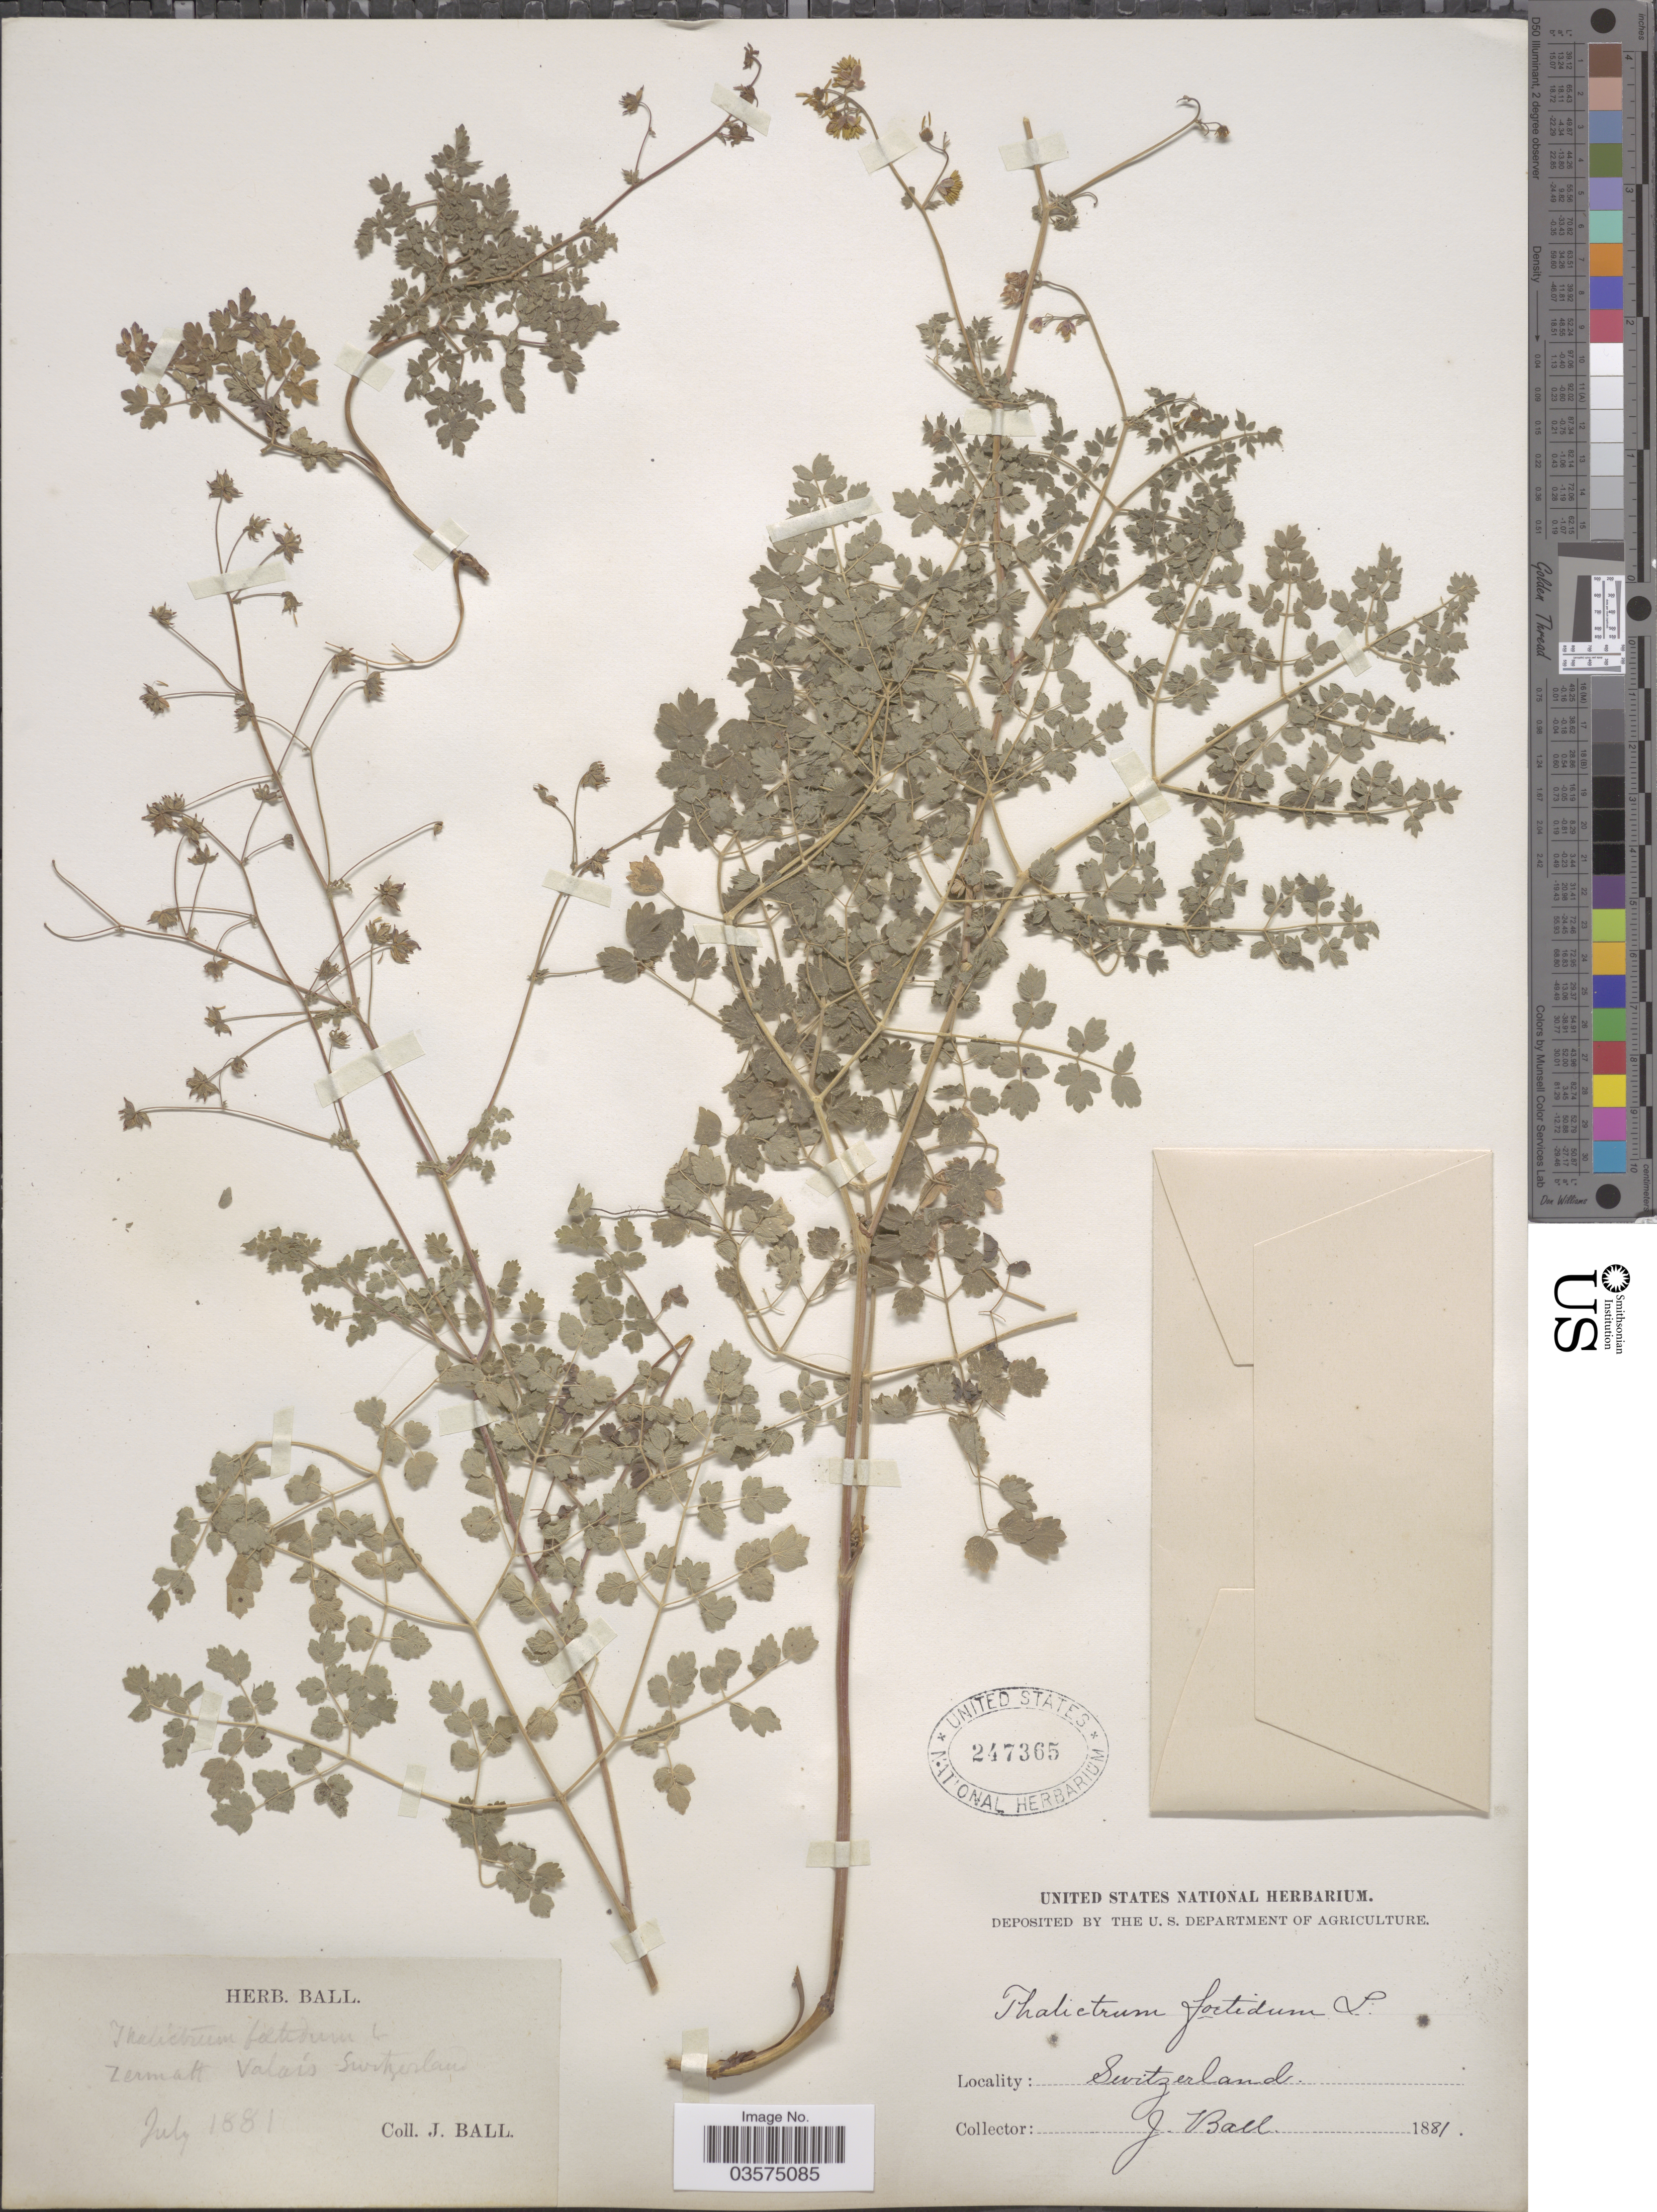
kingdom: Plantae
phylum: Tracheophyta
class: Magnoliopsida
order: Ranunculales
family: Ranunculaceae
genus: Thalictrum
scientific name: Thalictrum foetidum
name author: L.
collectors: J. Ball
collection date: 1881-07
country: Switzerland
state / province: Valais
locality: Zermatt.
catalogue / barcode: US 247365